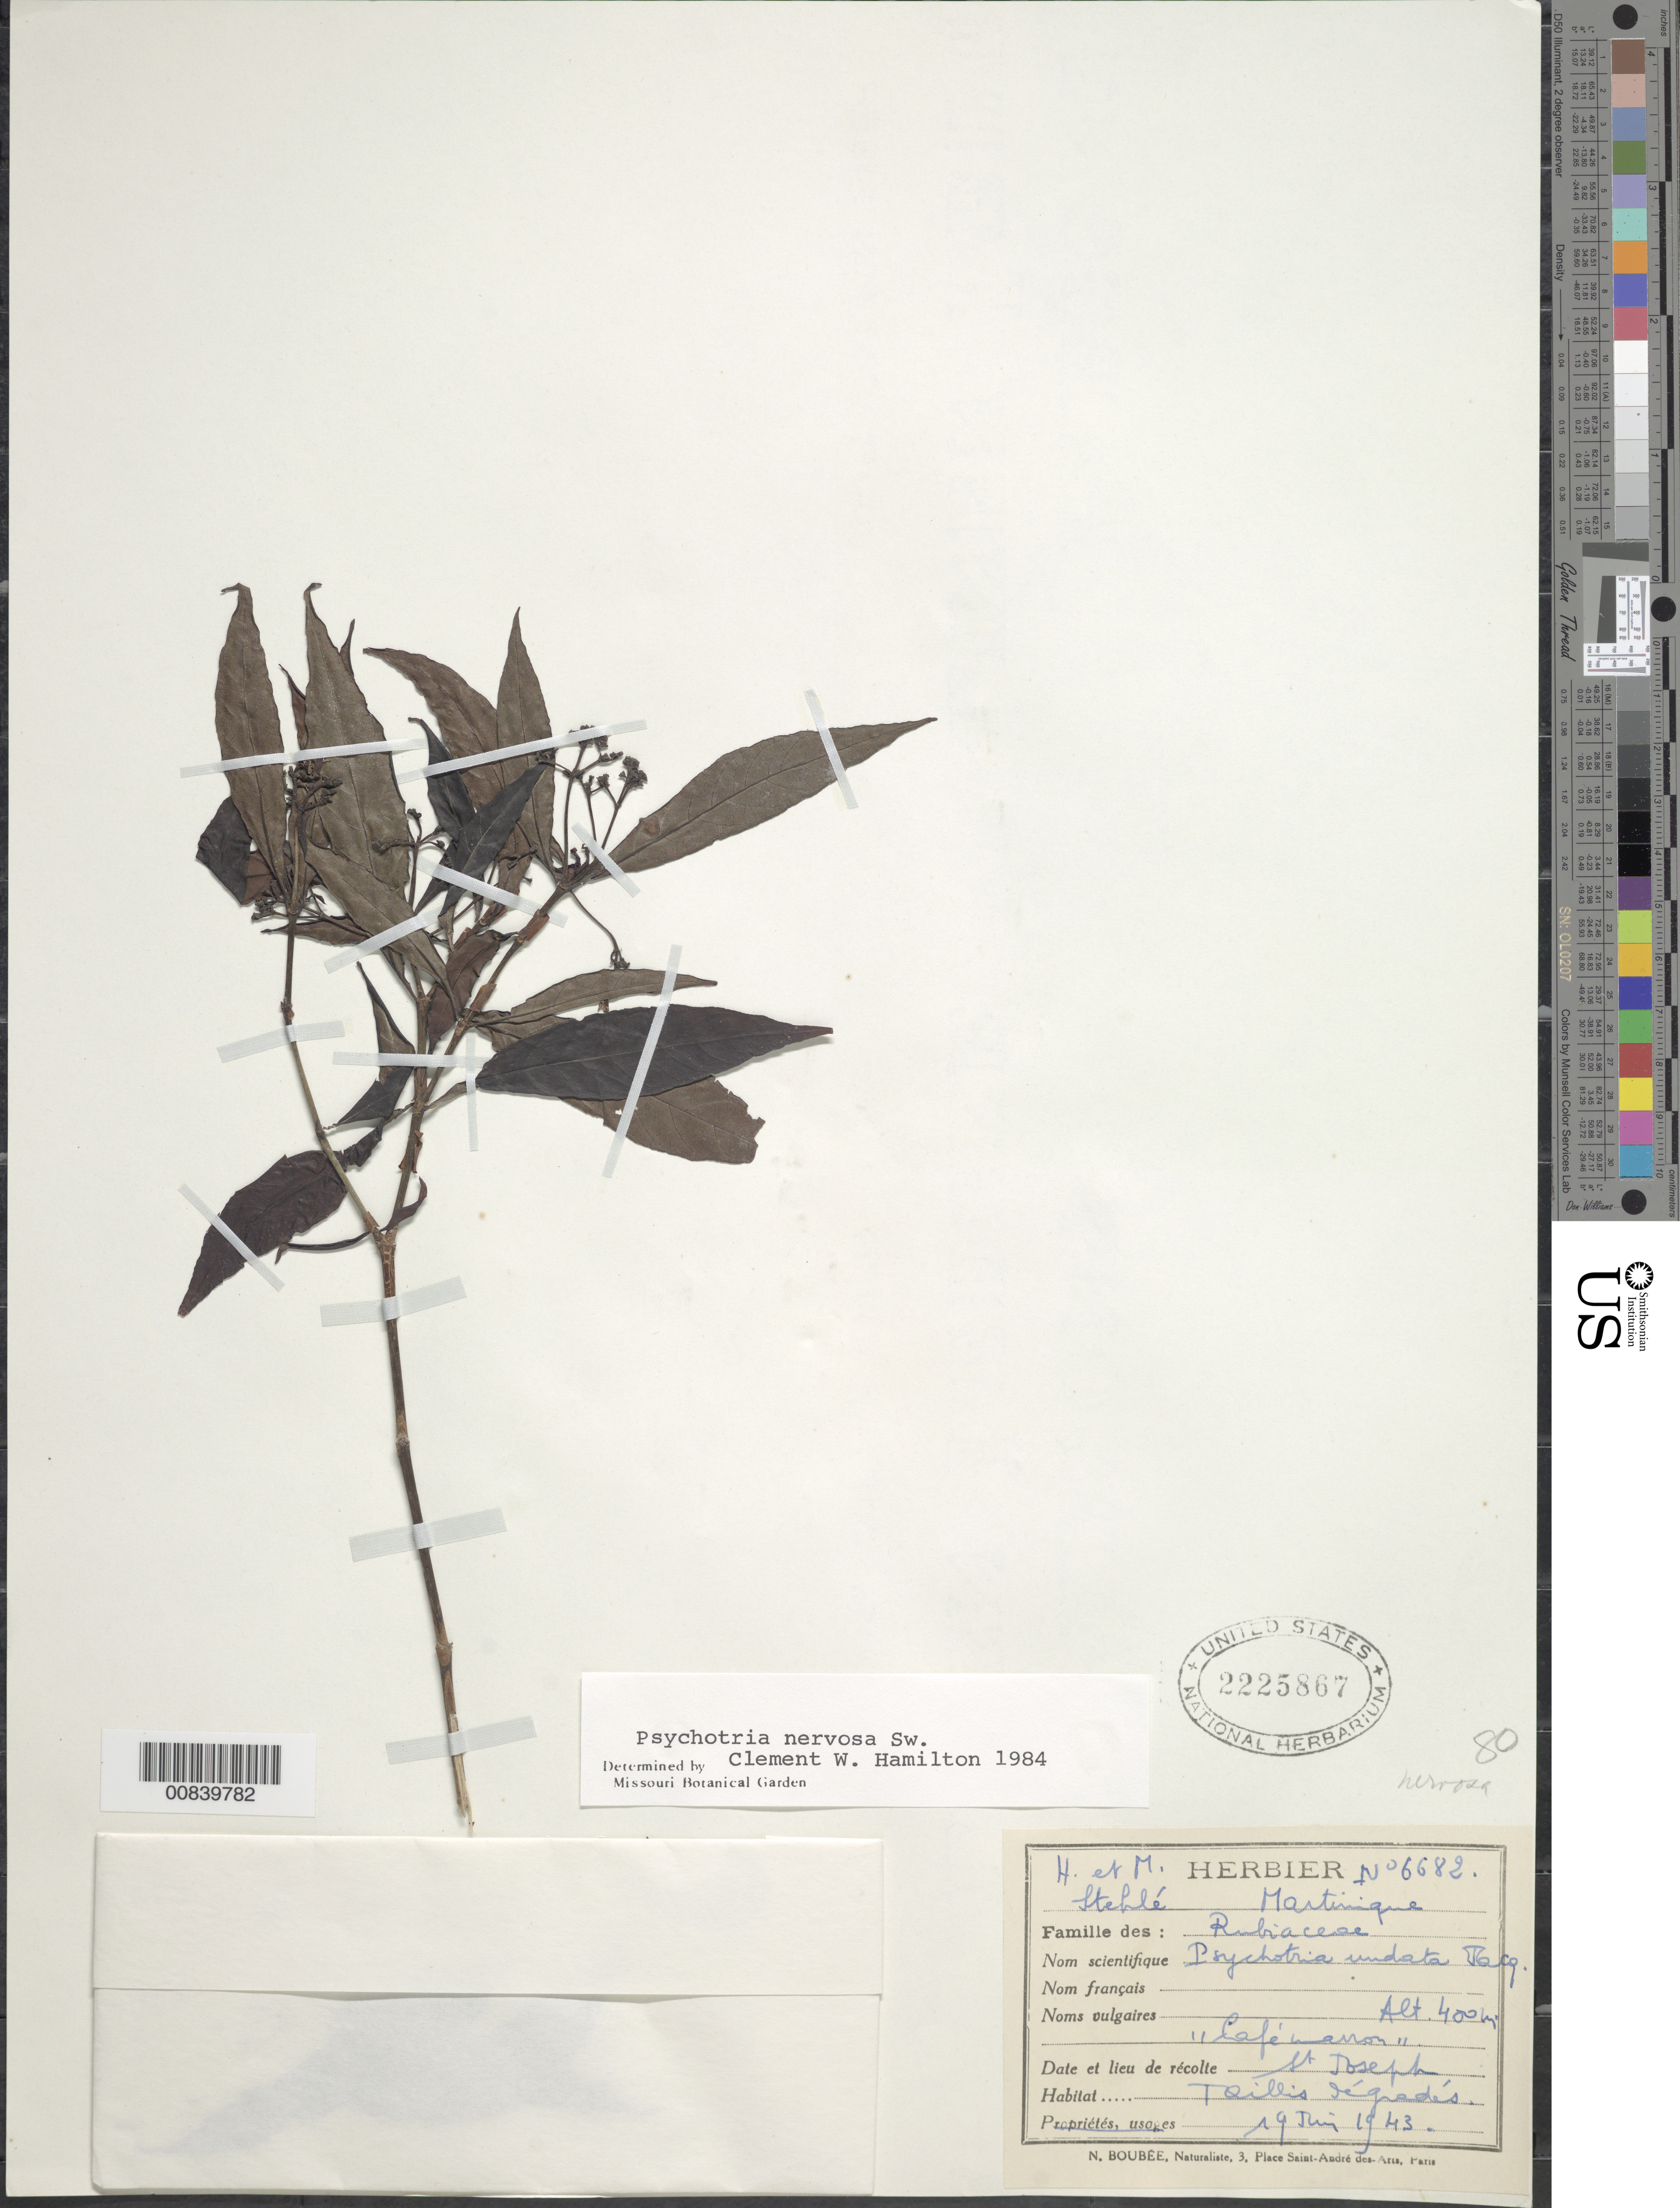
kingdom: Plantae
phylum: Tracheophyta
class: Magnoliopsida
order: Gentianales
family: Rubiaceae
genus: Psychotria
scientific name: Psychotria nervosa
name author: Sw.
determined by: Hamilton, C. W.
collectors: H. Stehlé & M. Stehlé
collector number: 6682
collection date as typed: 19 Jun 1943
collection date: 1943-06-19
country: Martinique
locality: St. Joseph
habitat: Taillis dégradés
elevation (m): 400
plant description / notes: Common name: Café marron (sp?)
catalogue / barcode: US 2225867